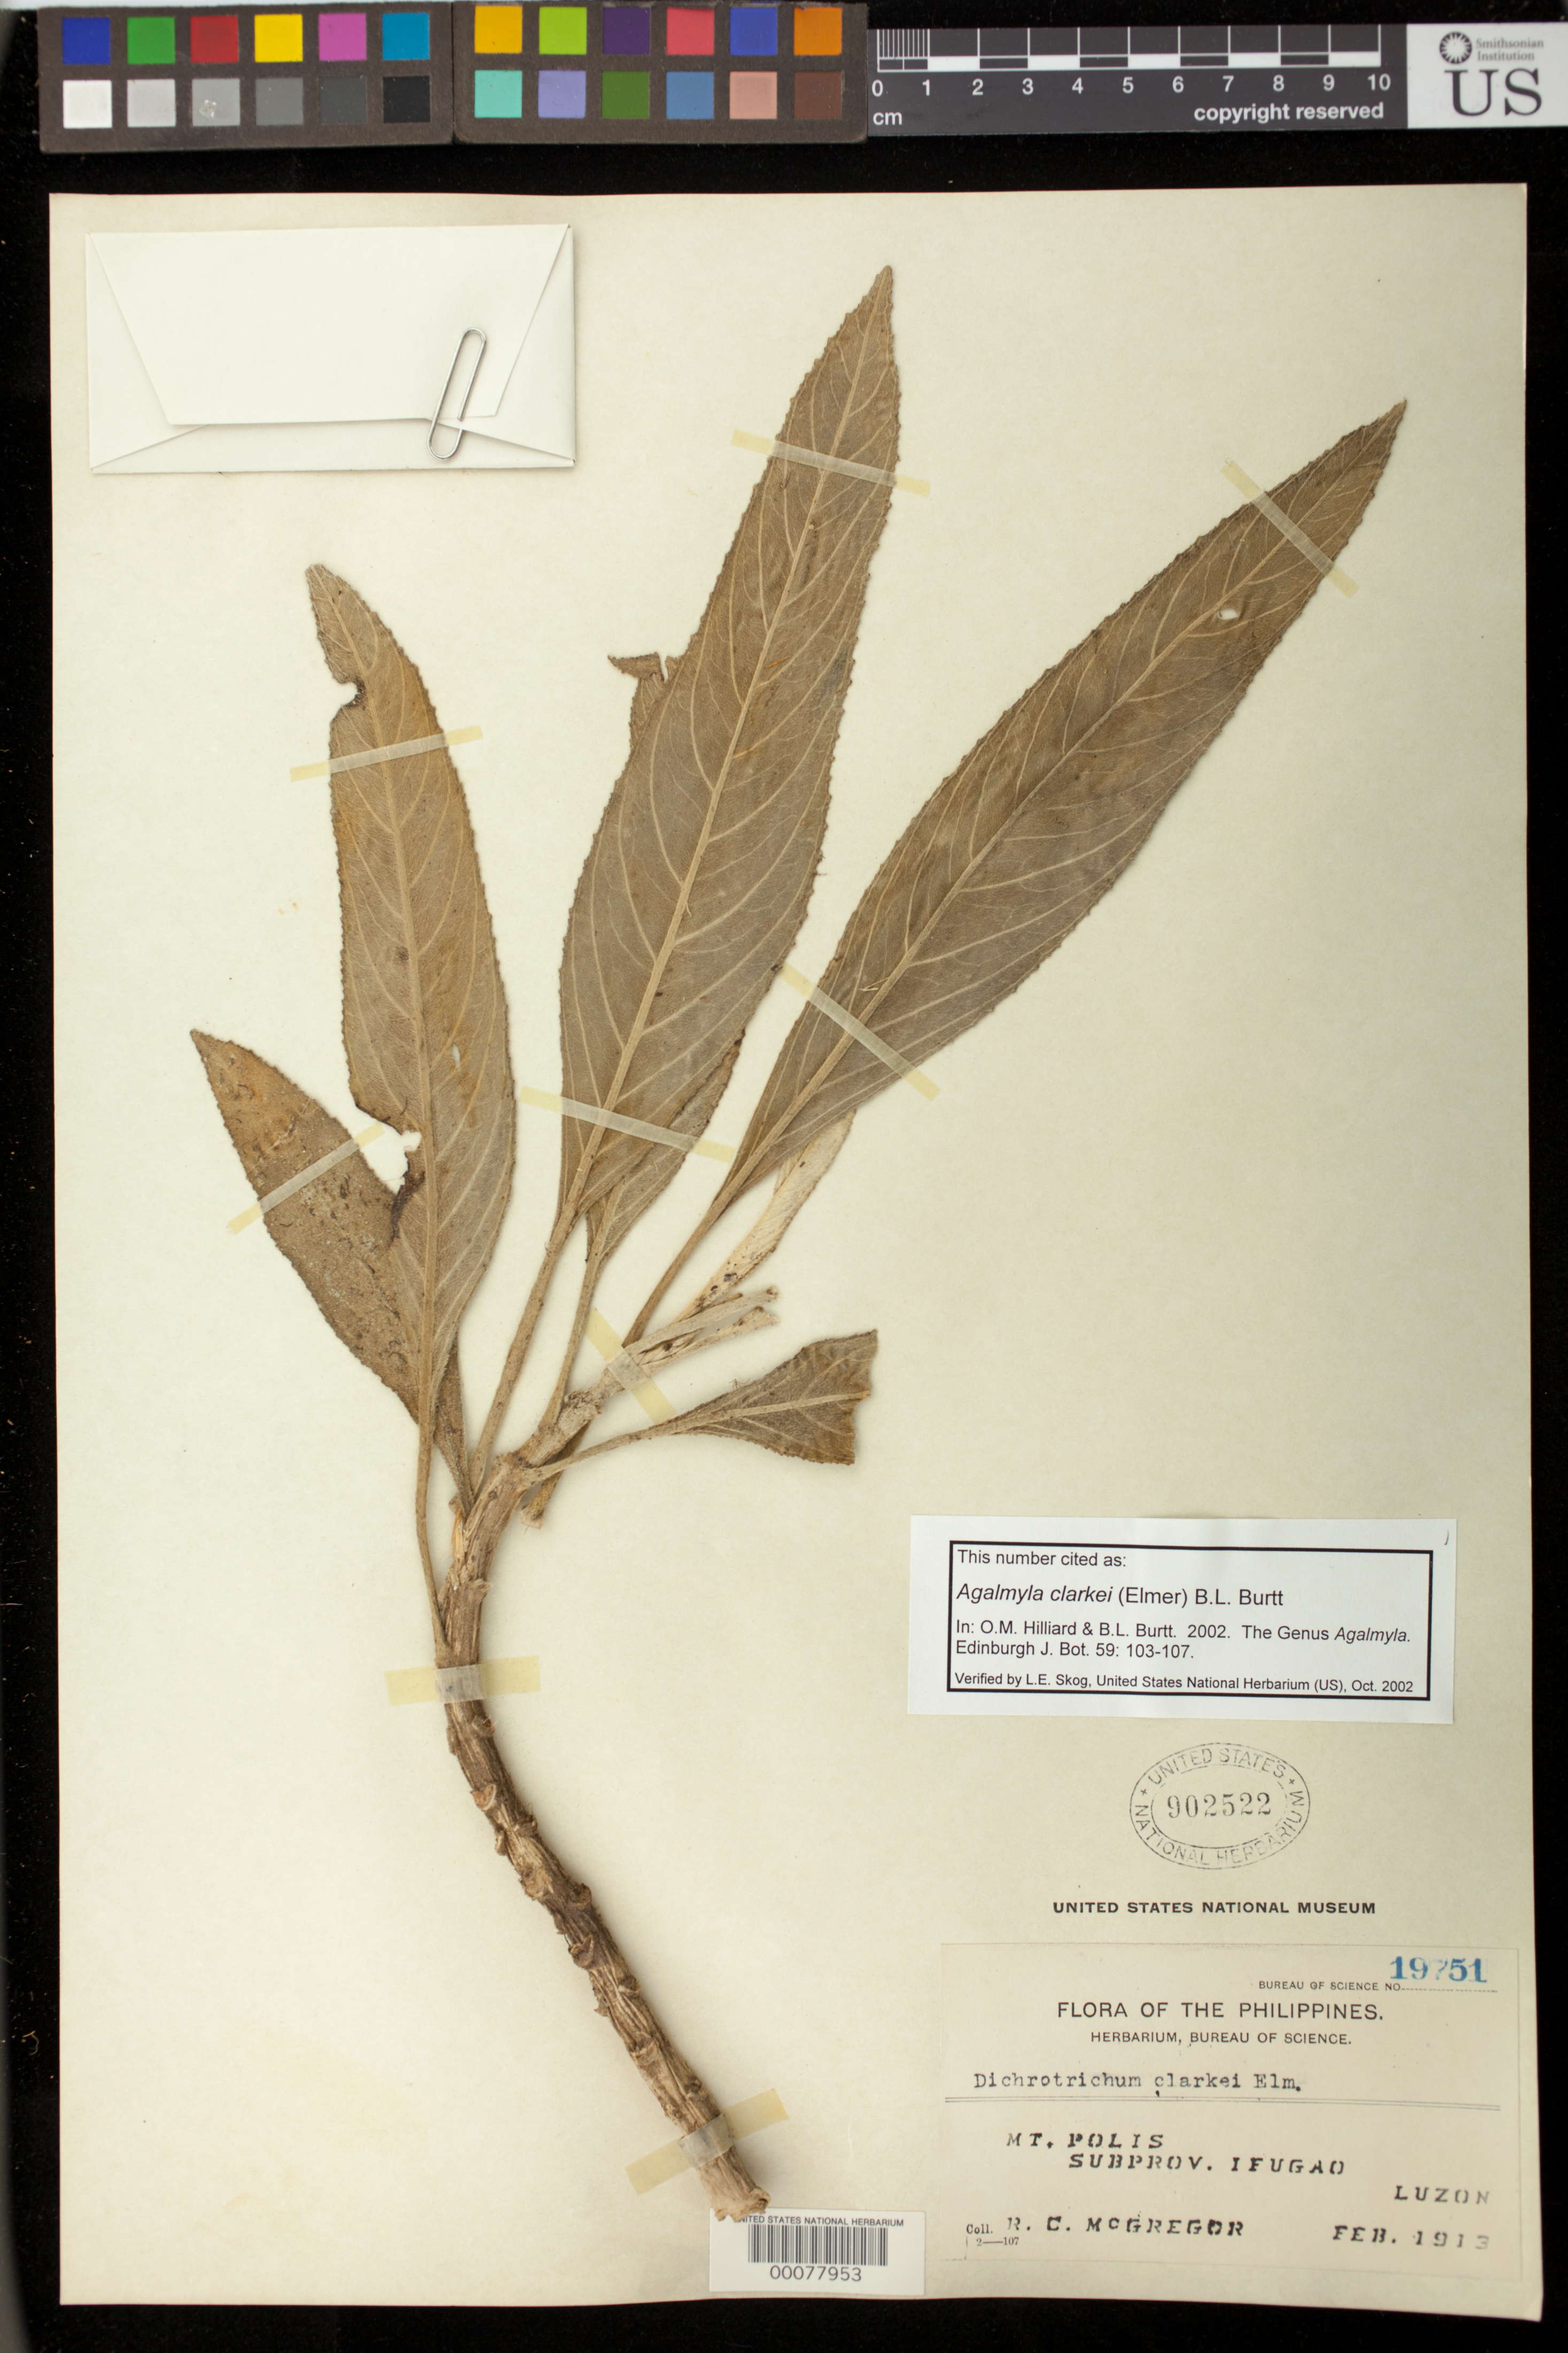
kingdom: Plantae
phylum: Tracheophyta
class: Magnoliopsida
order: Lamiales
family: Gesneriaceae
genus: Agalmyla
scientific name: Agalmyla clarkei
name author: (Elmer) B.L. Burtt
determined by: Hilliard, O. M.; Burtt, B. L.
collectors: R. C. McGregor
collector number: Bur. Sci. 19751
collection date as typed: Feb 1913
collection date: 1913-02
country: Philippines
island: Luzon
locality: Mt. Polis, Subprov. Ifugao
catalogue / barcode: US 902522